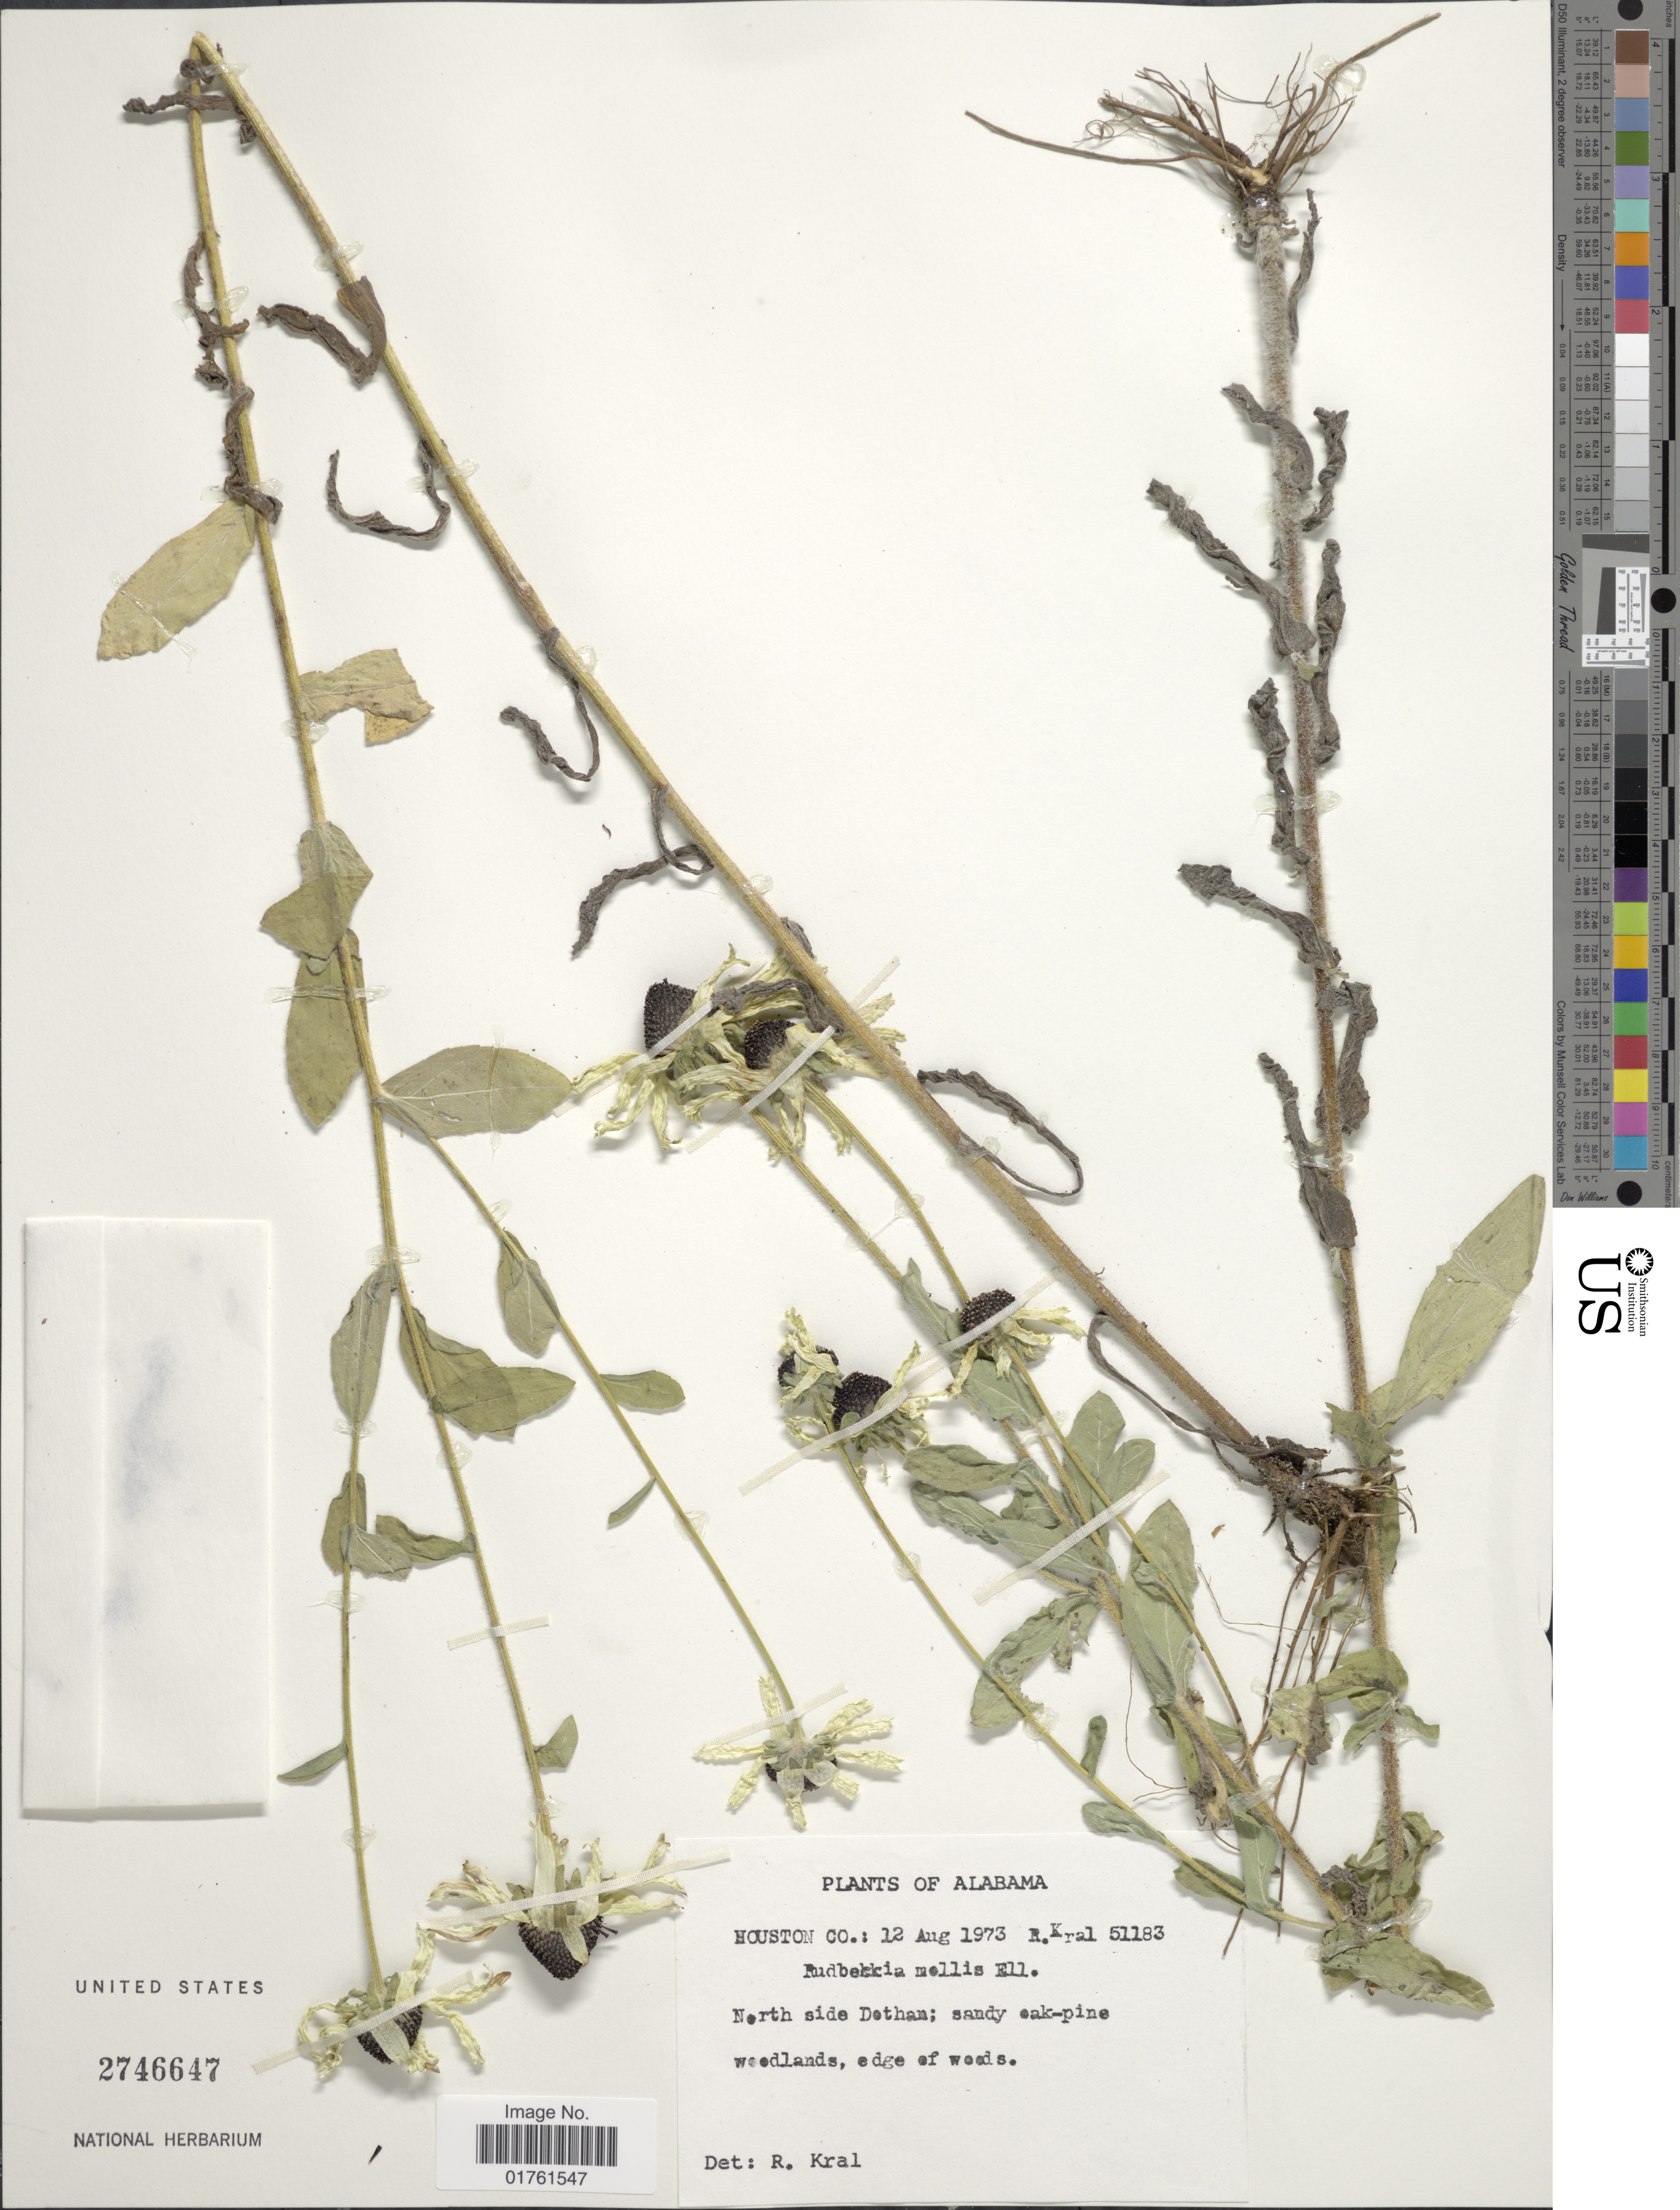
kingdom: Plantae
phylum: Tracheophyta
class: Magnoliopsida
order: Asterales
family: Asteraceae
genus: Rudbeckia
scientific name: Rudbeckia mollis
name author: Elliott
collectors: R. Kral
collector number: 51183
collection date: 1973-08-12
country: United States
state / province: Alabama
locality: Houston Co: North side Dothan; sandy oak-pine woodlands, edge of woods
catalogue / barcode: US 2746647